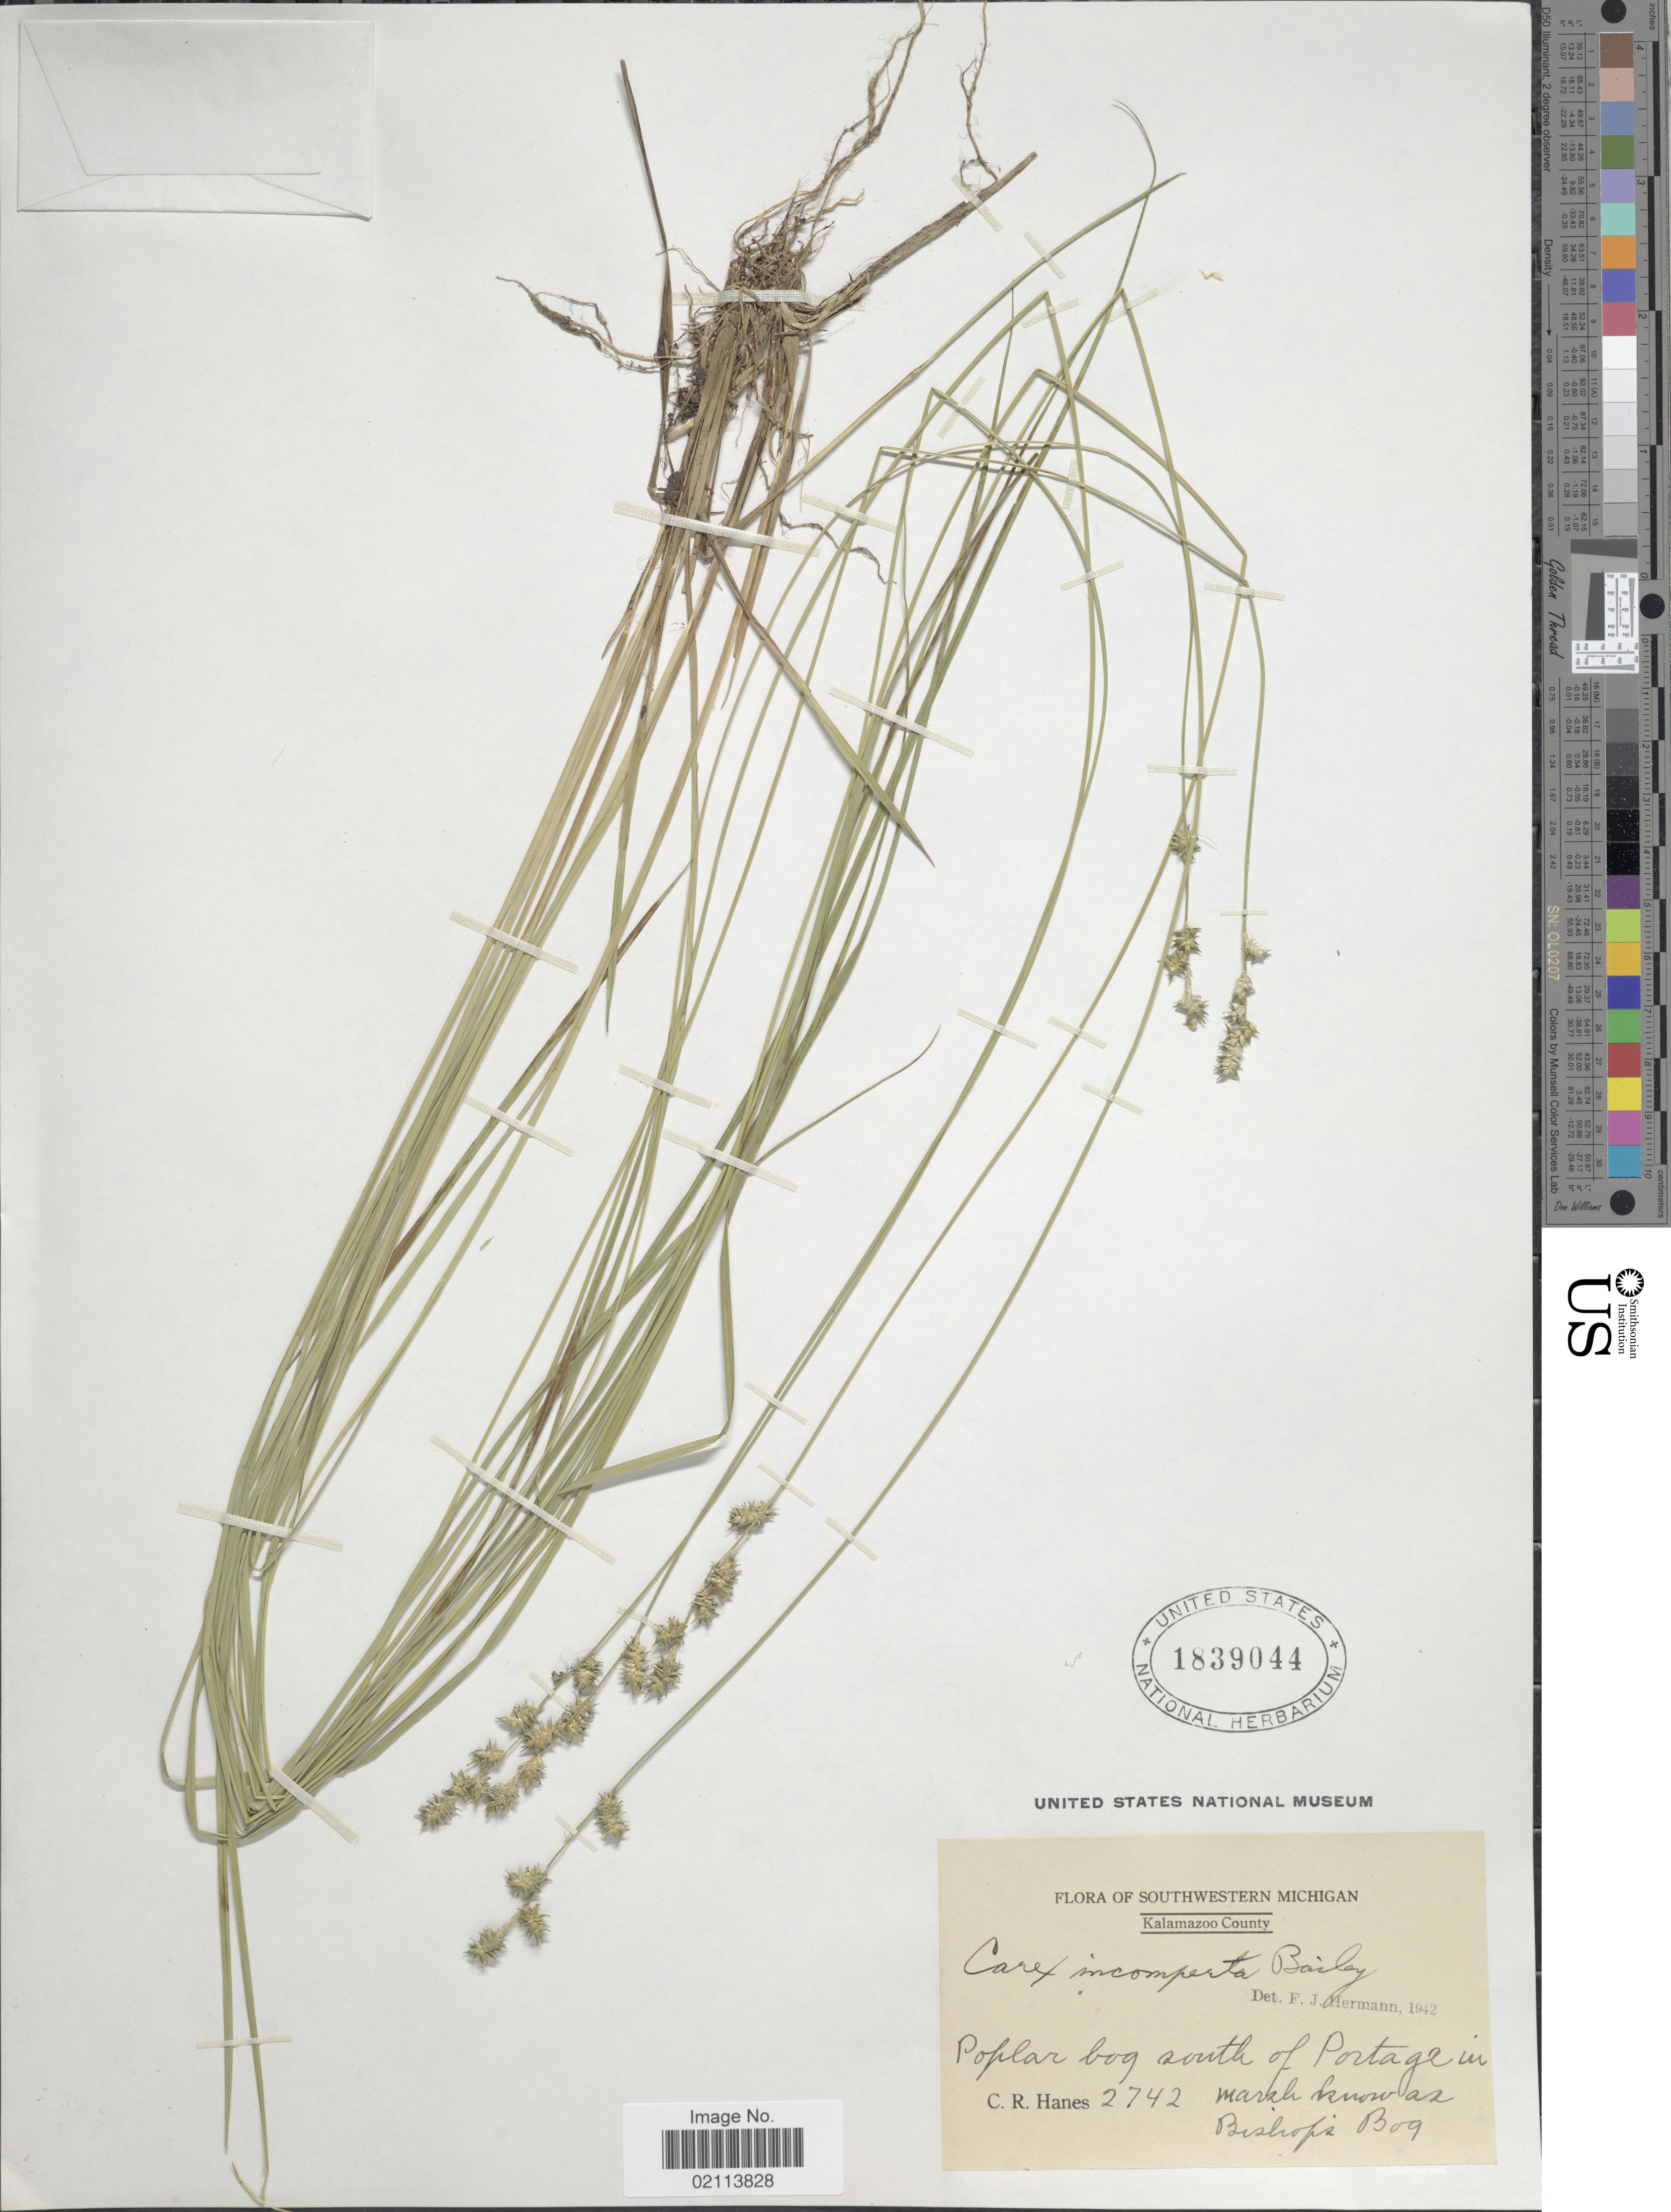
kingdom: Plantae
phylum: Tracheophyta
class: Liliopsida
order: Poales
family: Cyperaceae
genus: Carex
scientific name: Carex echinata subsp. echinata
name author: Murray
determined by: Reznicek, A.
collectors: C. Hanes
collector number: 2742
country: United States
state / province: Michigan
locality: Southwestern Michigan, Poplar bog south of Portage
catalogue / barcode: US 1839044